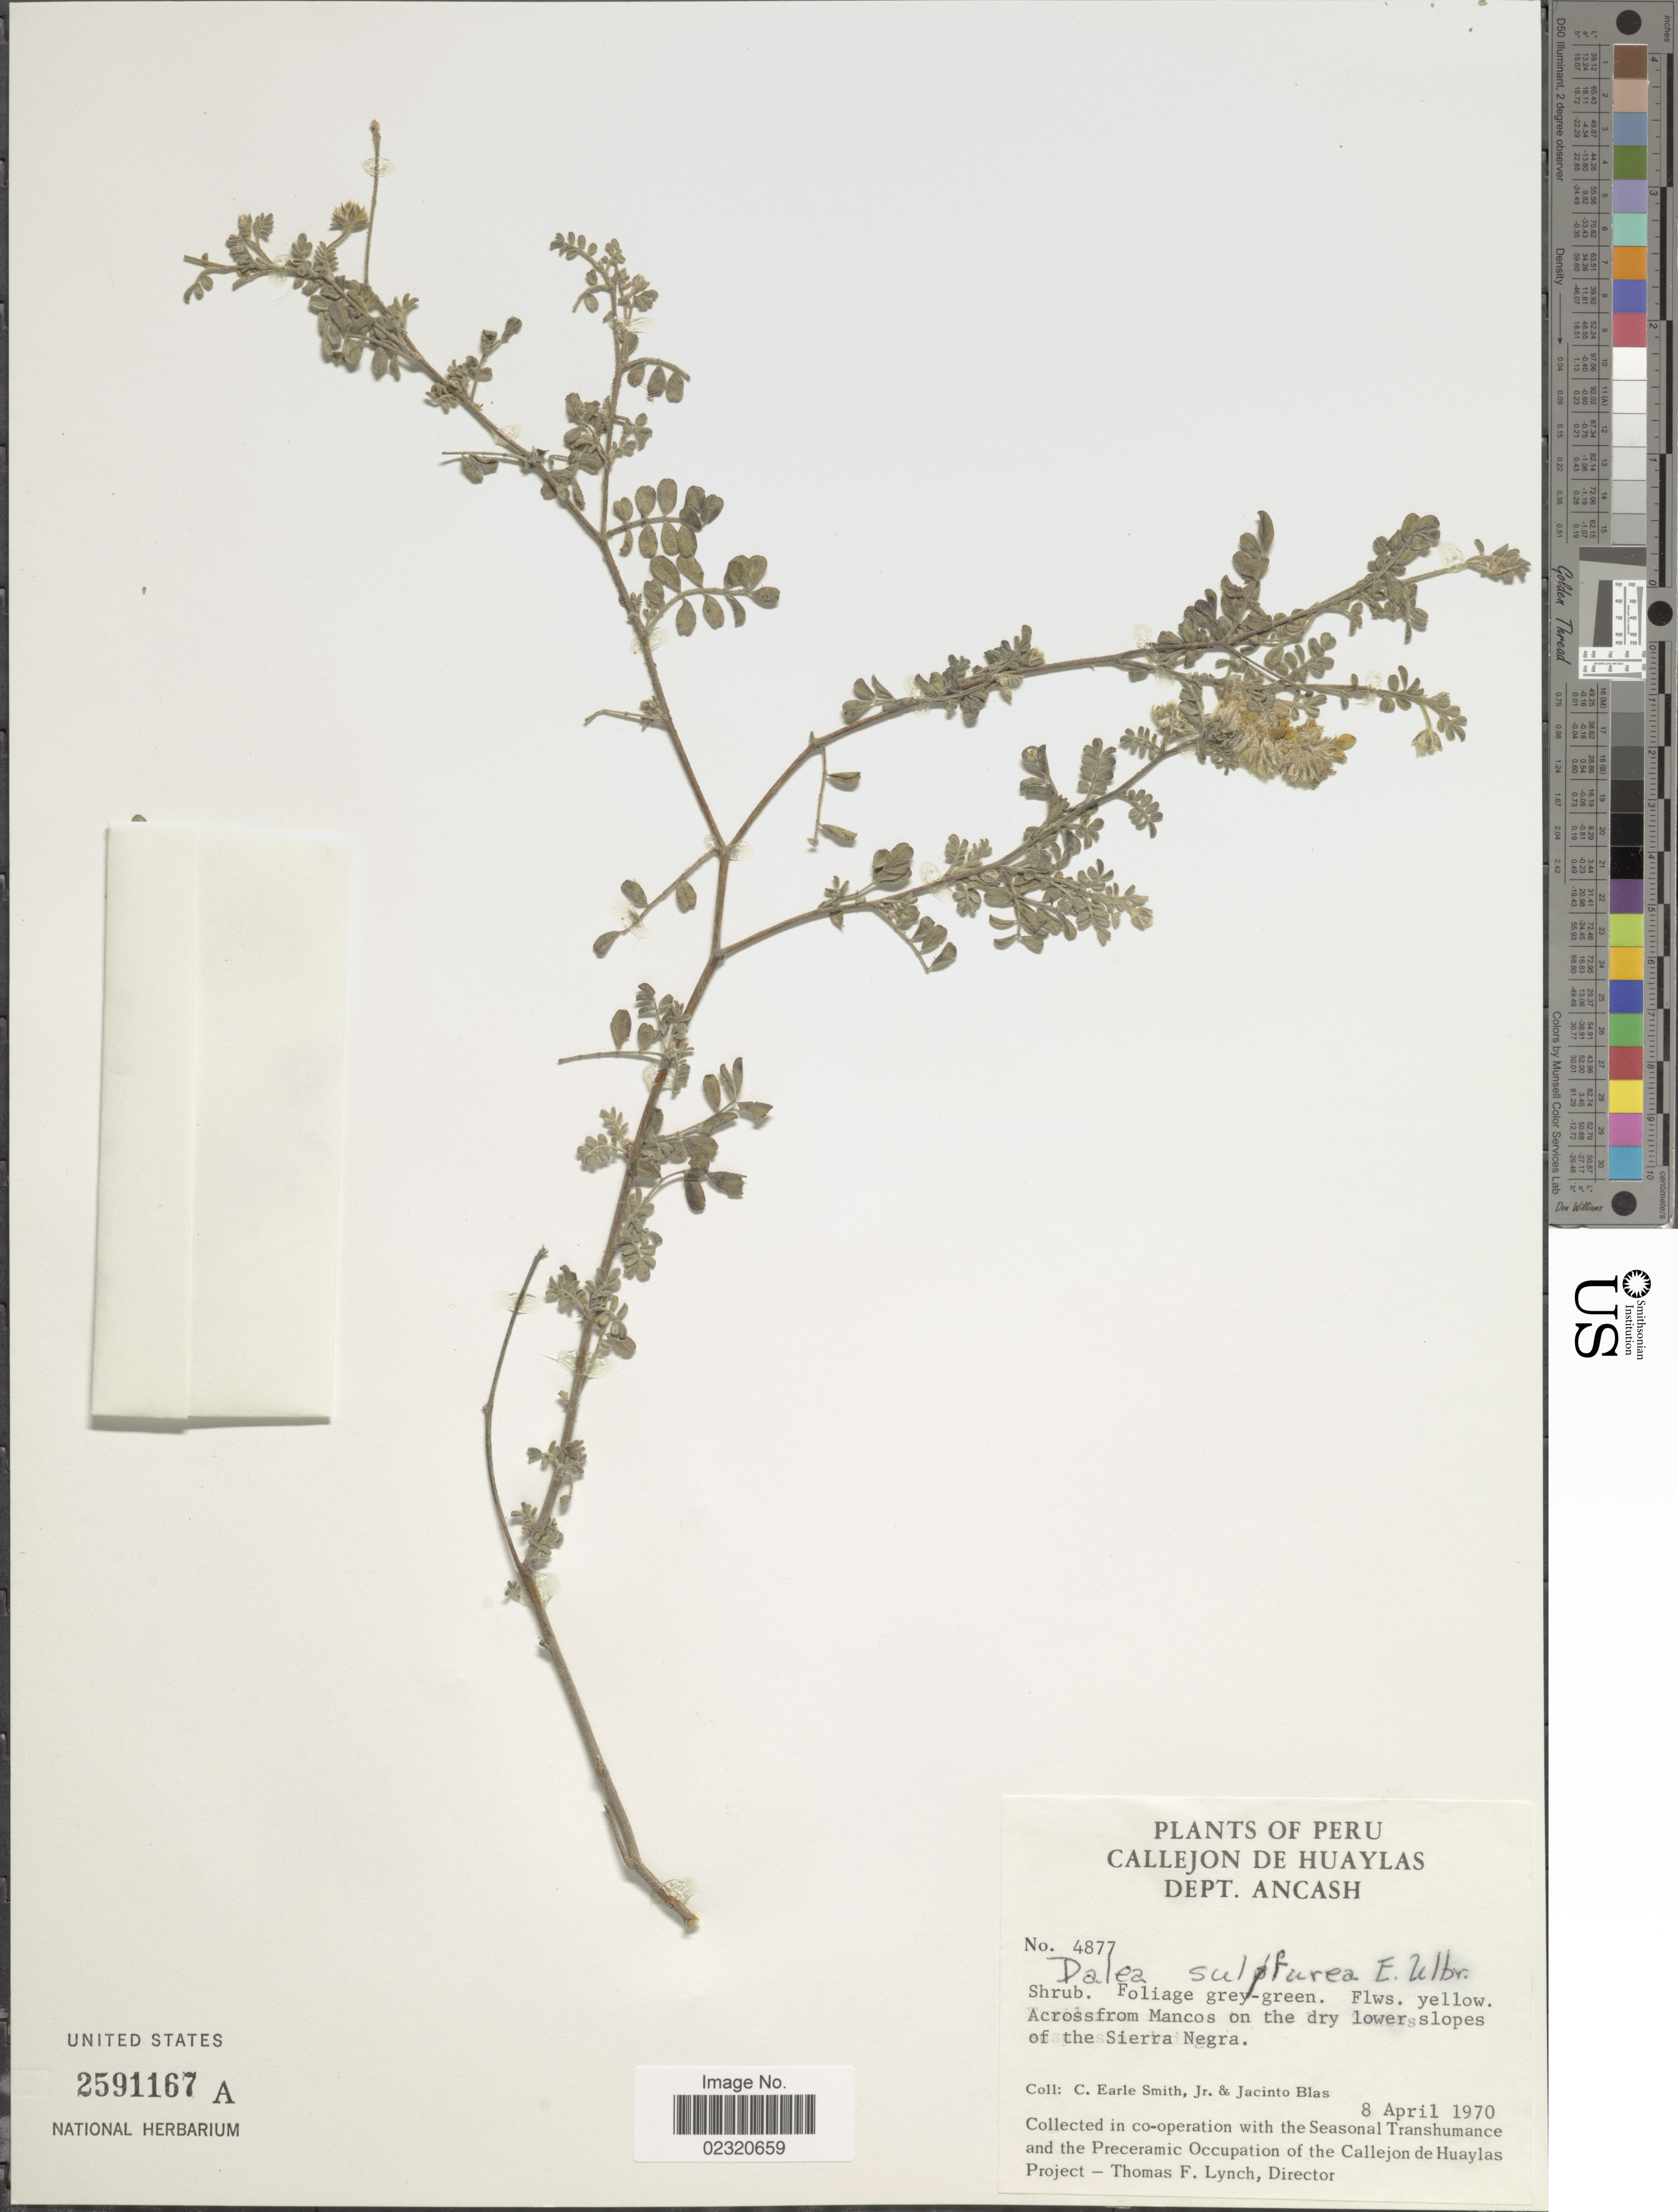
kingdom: Plantae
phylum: Tracheophyta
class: Magnoliopsida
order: Fabales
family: Fabaceae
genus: Dalea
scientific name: Dalea cylindrica var. sulfurea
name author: (Ulbr.) Barneby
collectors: C. E. Smith Jr. & J. Blas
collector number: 4877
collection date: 1970-04-08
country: Peru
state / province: Ancash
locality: Callejon de Huaylas, Across from Mancos on the dry lower slopes of the Sierra Negra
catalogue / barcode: US 2591167A